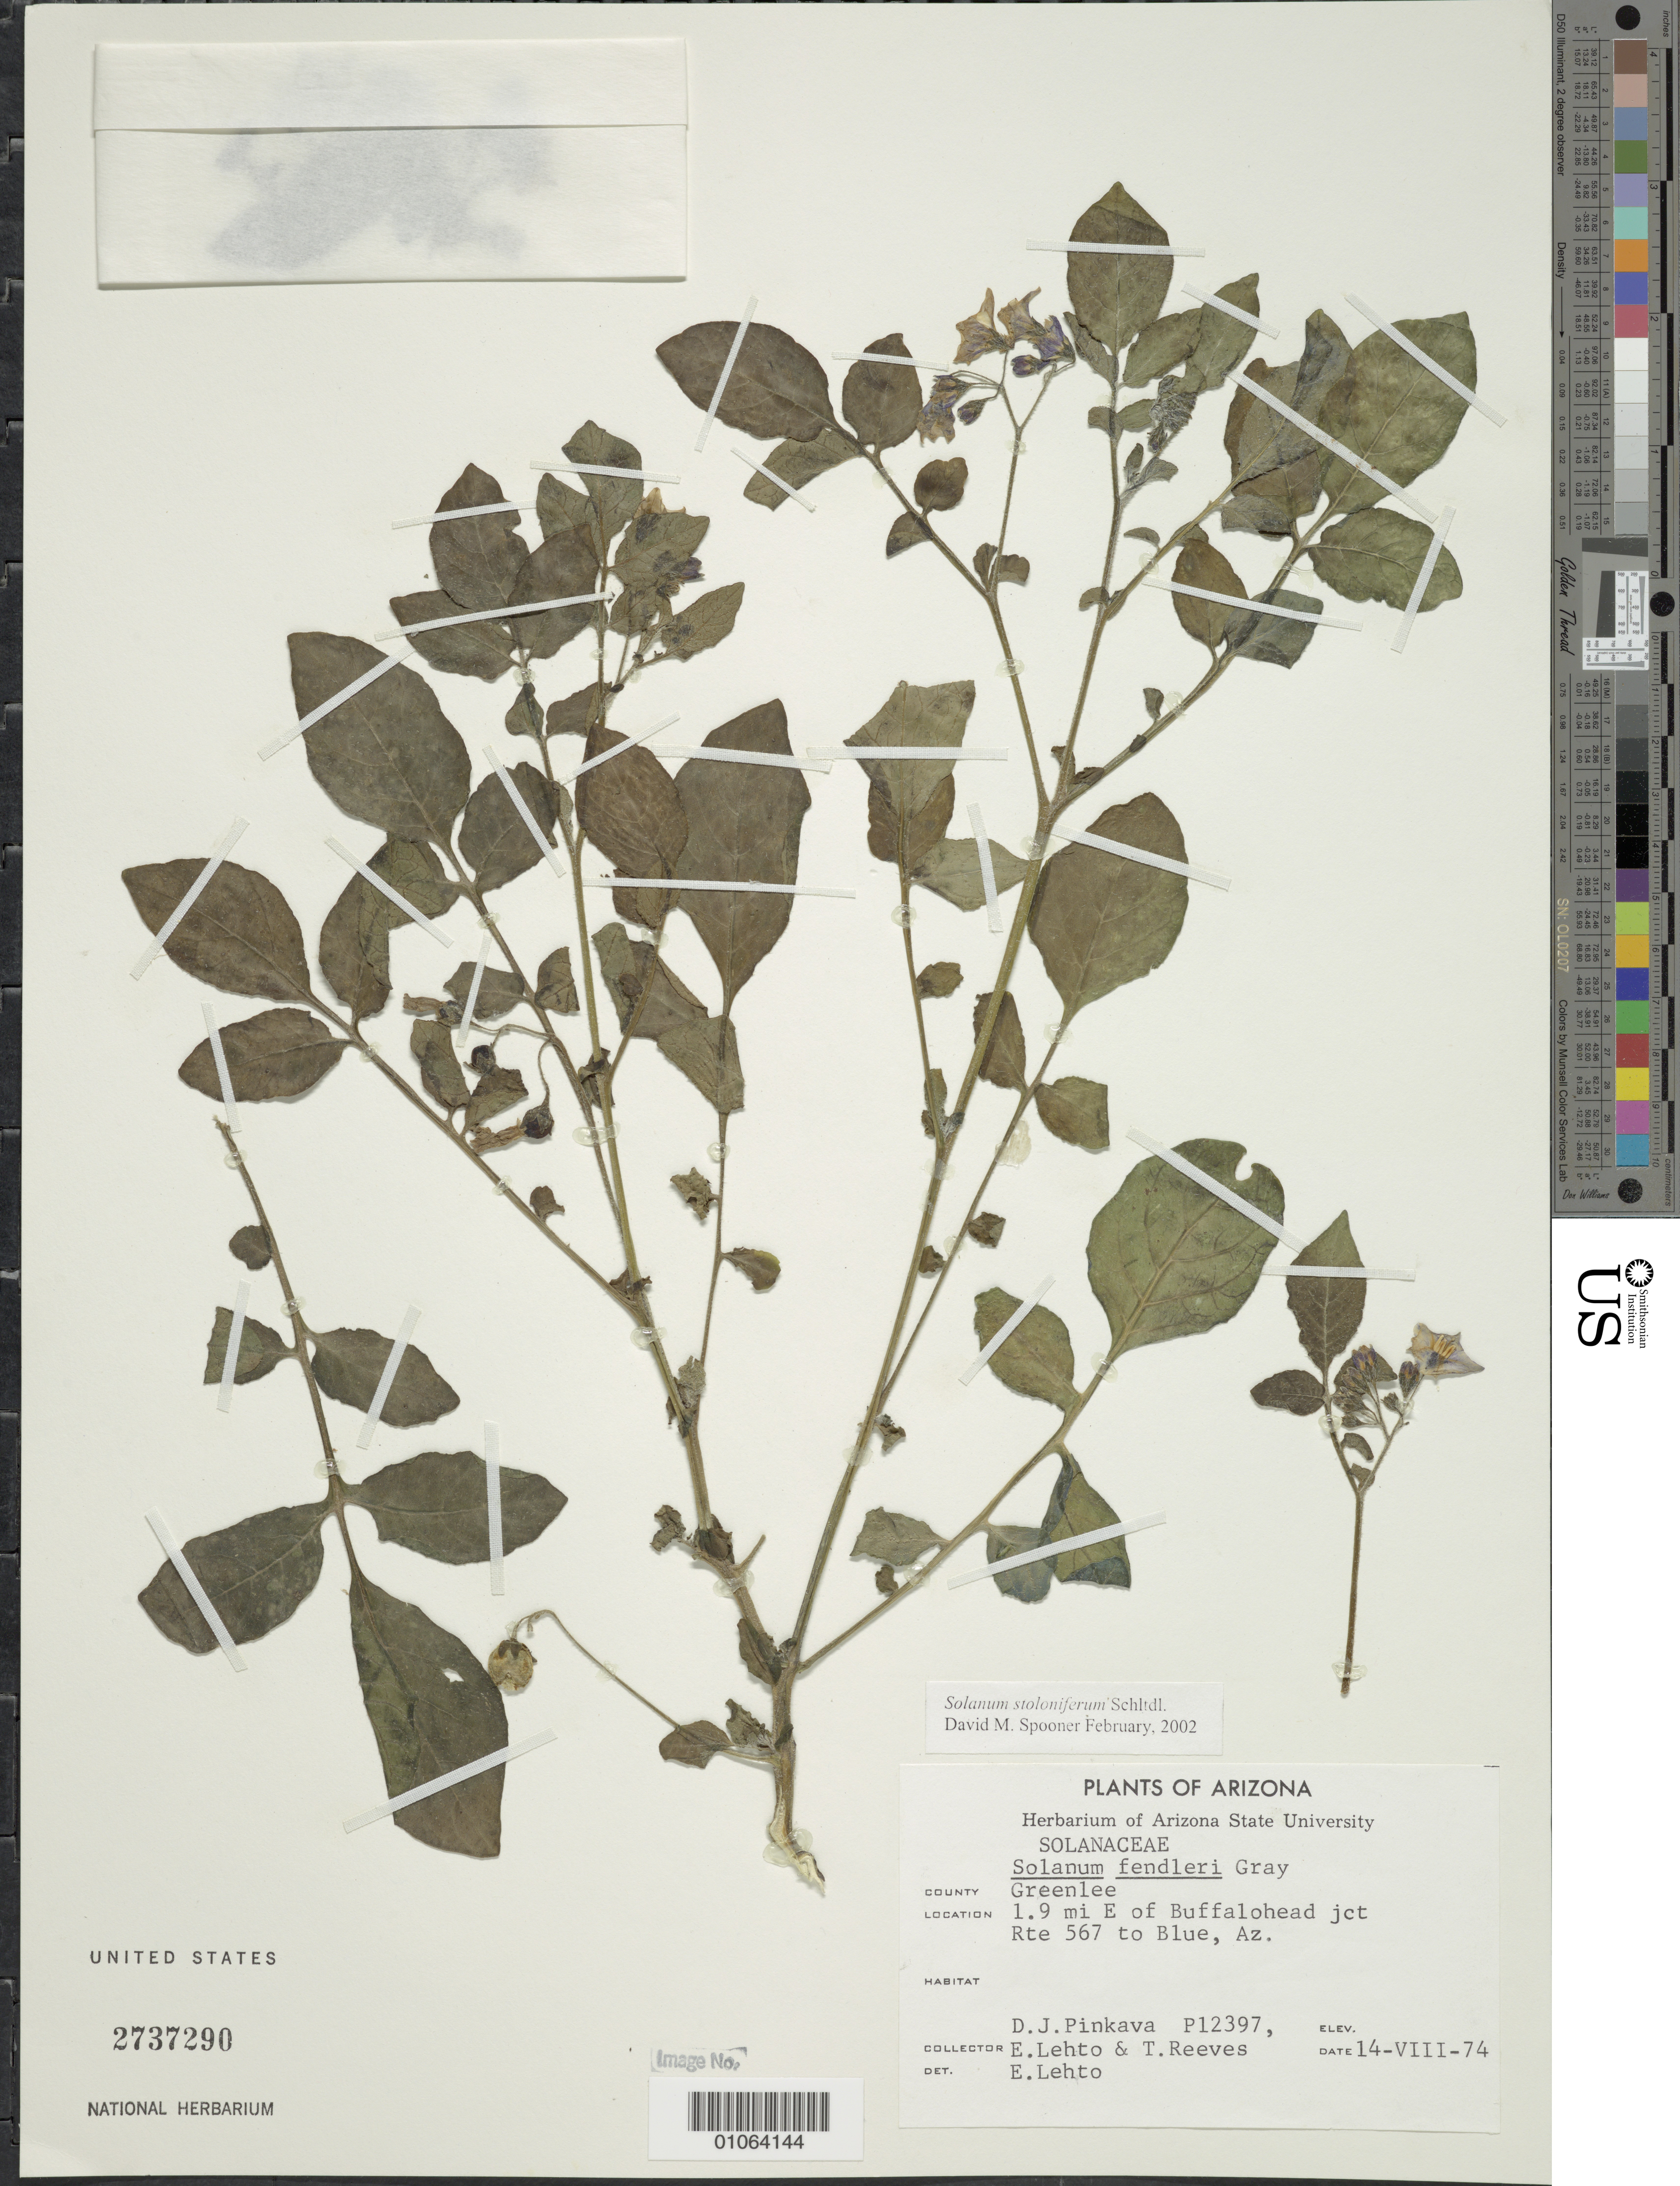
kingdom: Plantae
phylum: Tracheophyta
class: Magnoliopsida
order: Solanales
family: Solanaceae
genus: Solanum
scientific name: Solanum stoloniferum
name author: Schltdl.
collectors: D. J. Pinkava, E. Lehto & T. Reeves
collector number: P12397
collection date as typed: Transcribed d/m/y: 14/8/74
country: United States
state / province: Arizona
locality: County Greenlee, 1.9 mi E of Buffalohead jct Rte 567 to Blue, Az.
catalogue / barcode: US 2737290